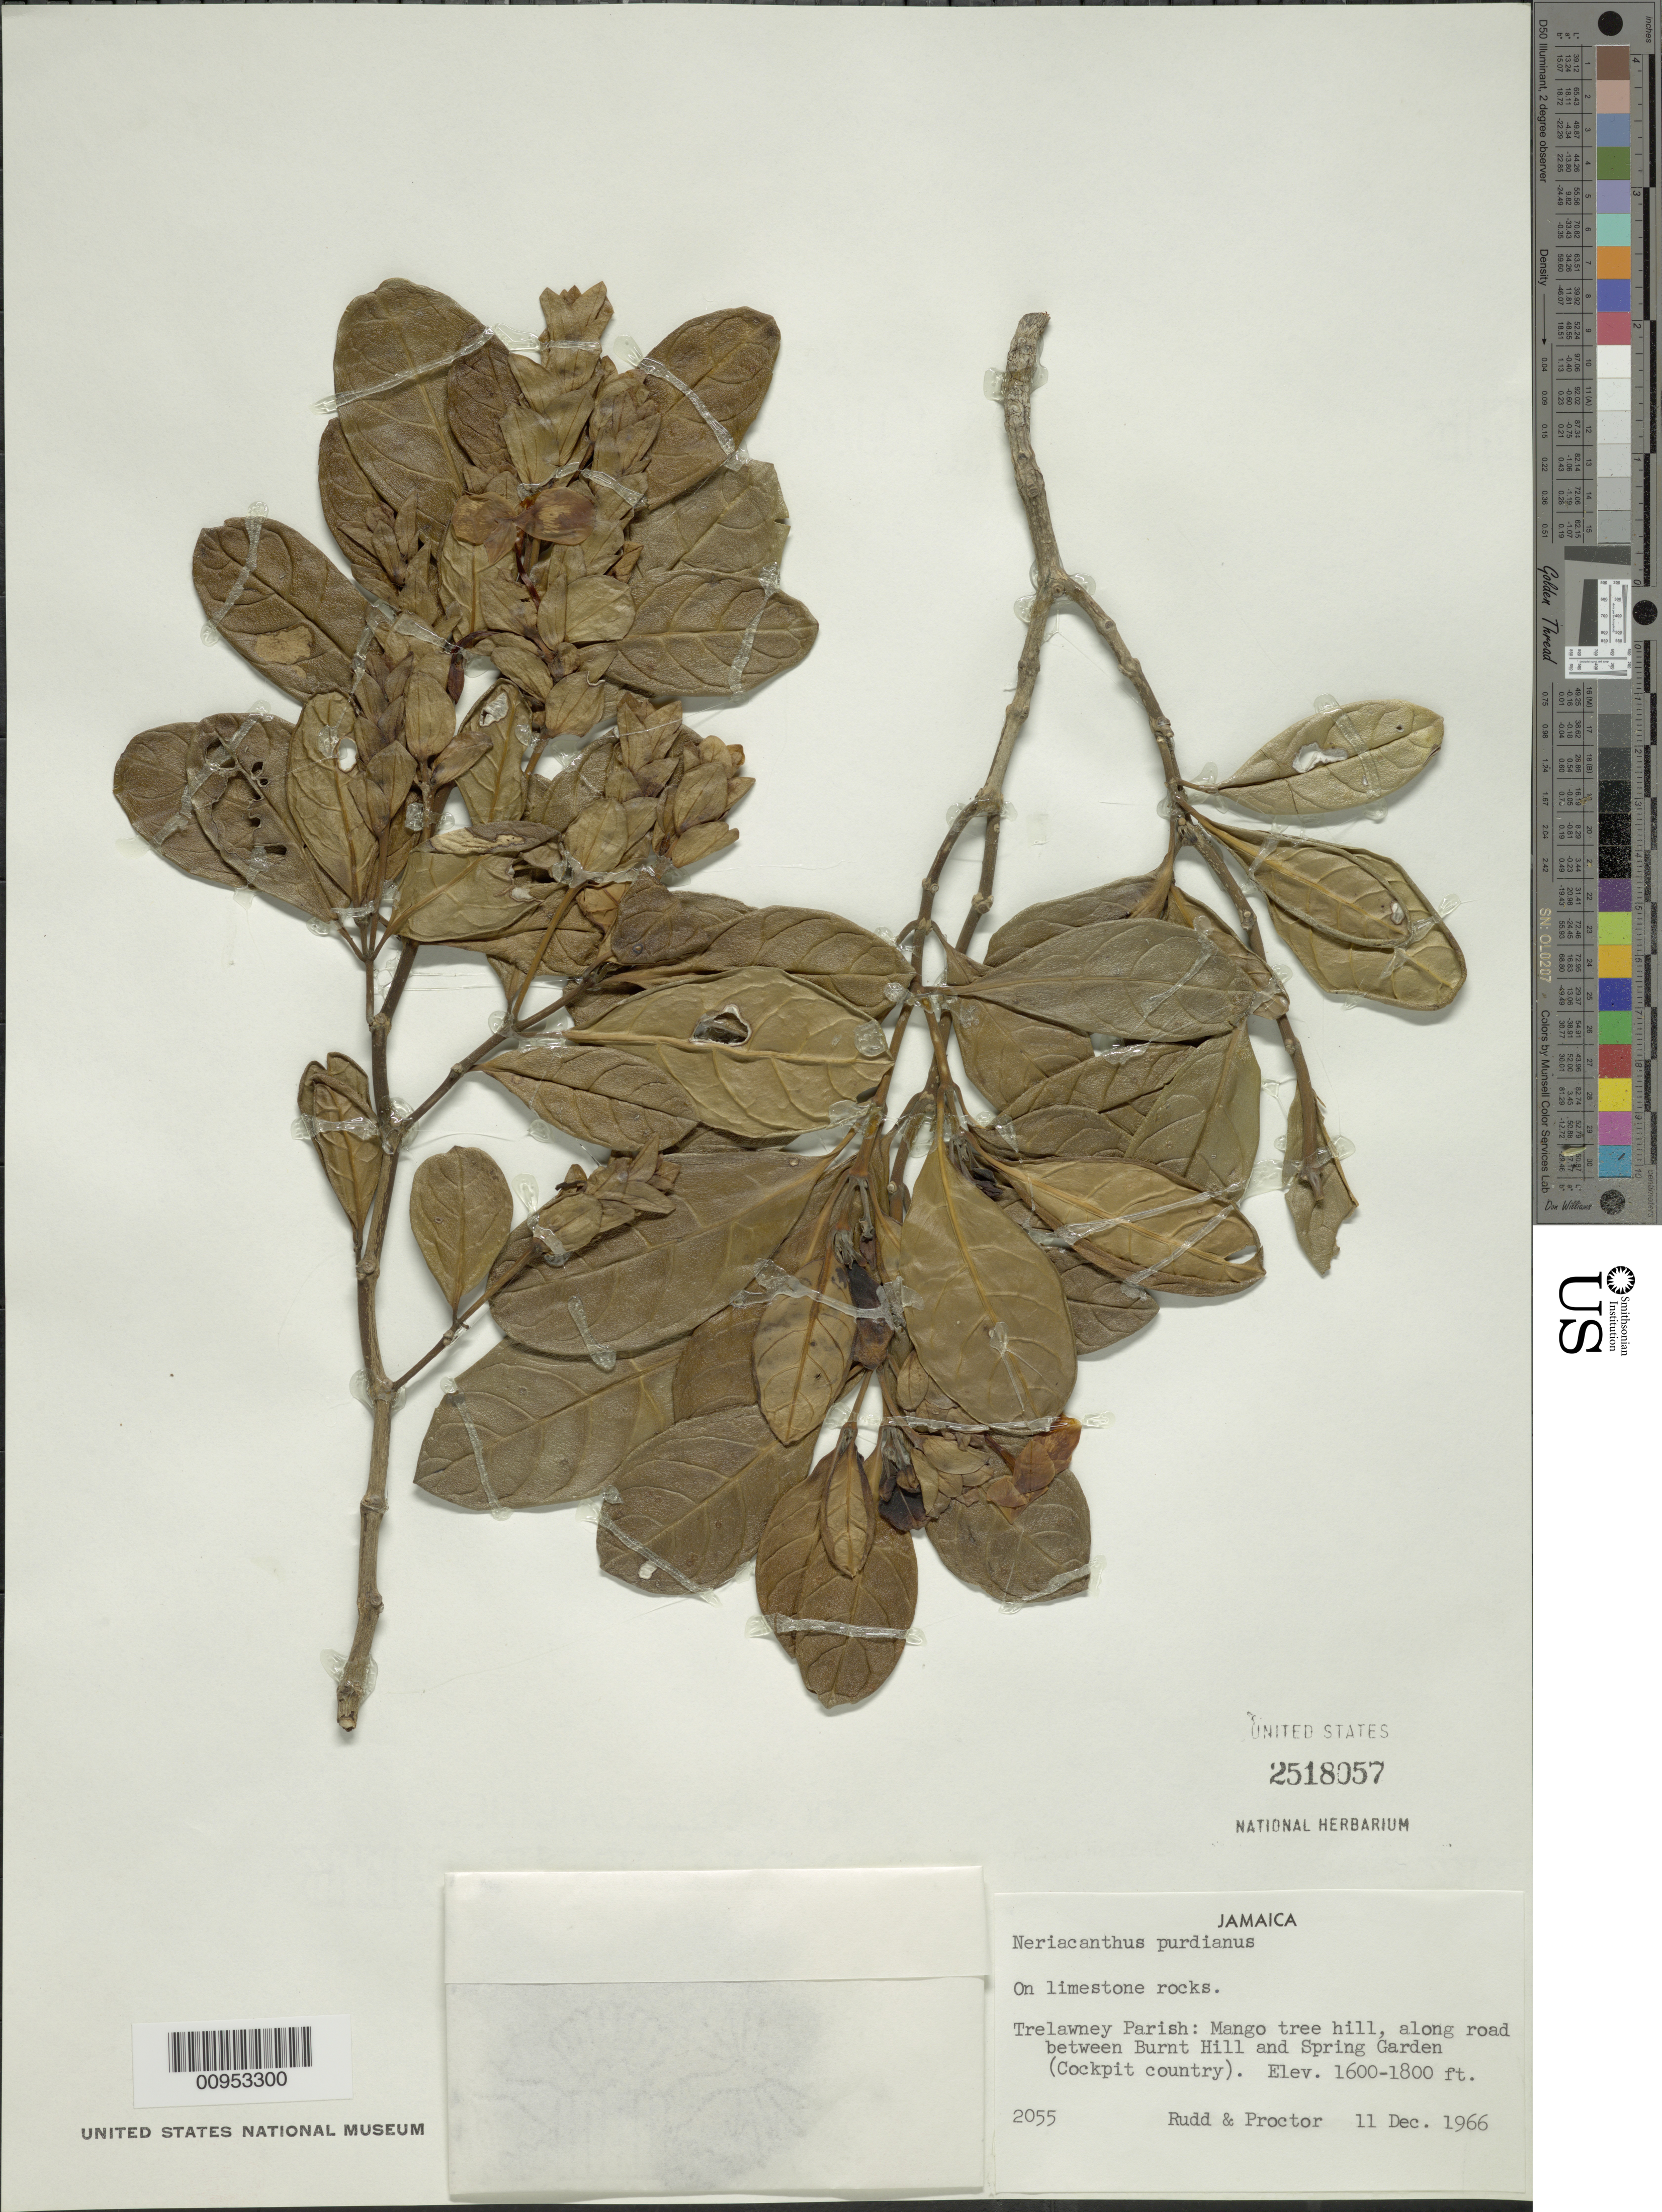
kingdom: Plantae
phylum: Tracheophyta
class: Magnoliopsida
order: Lamiales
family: Acanthaceae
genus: Neriacanthus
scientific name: Neriacanthus purdieanus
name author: Benth.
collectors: -. Rudd & G. R. Proctor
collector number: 2055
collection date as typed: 11 Dec 1966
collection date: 1966-12-11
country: Jamaica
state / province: Trelawny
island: Jamaica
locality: Mango Tree Hill, along road between Burnt Hill and Spring Garden (Cockpit country)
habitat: On limestone rocks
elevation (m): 488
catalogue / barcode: US 2518057